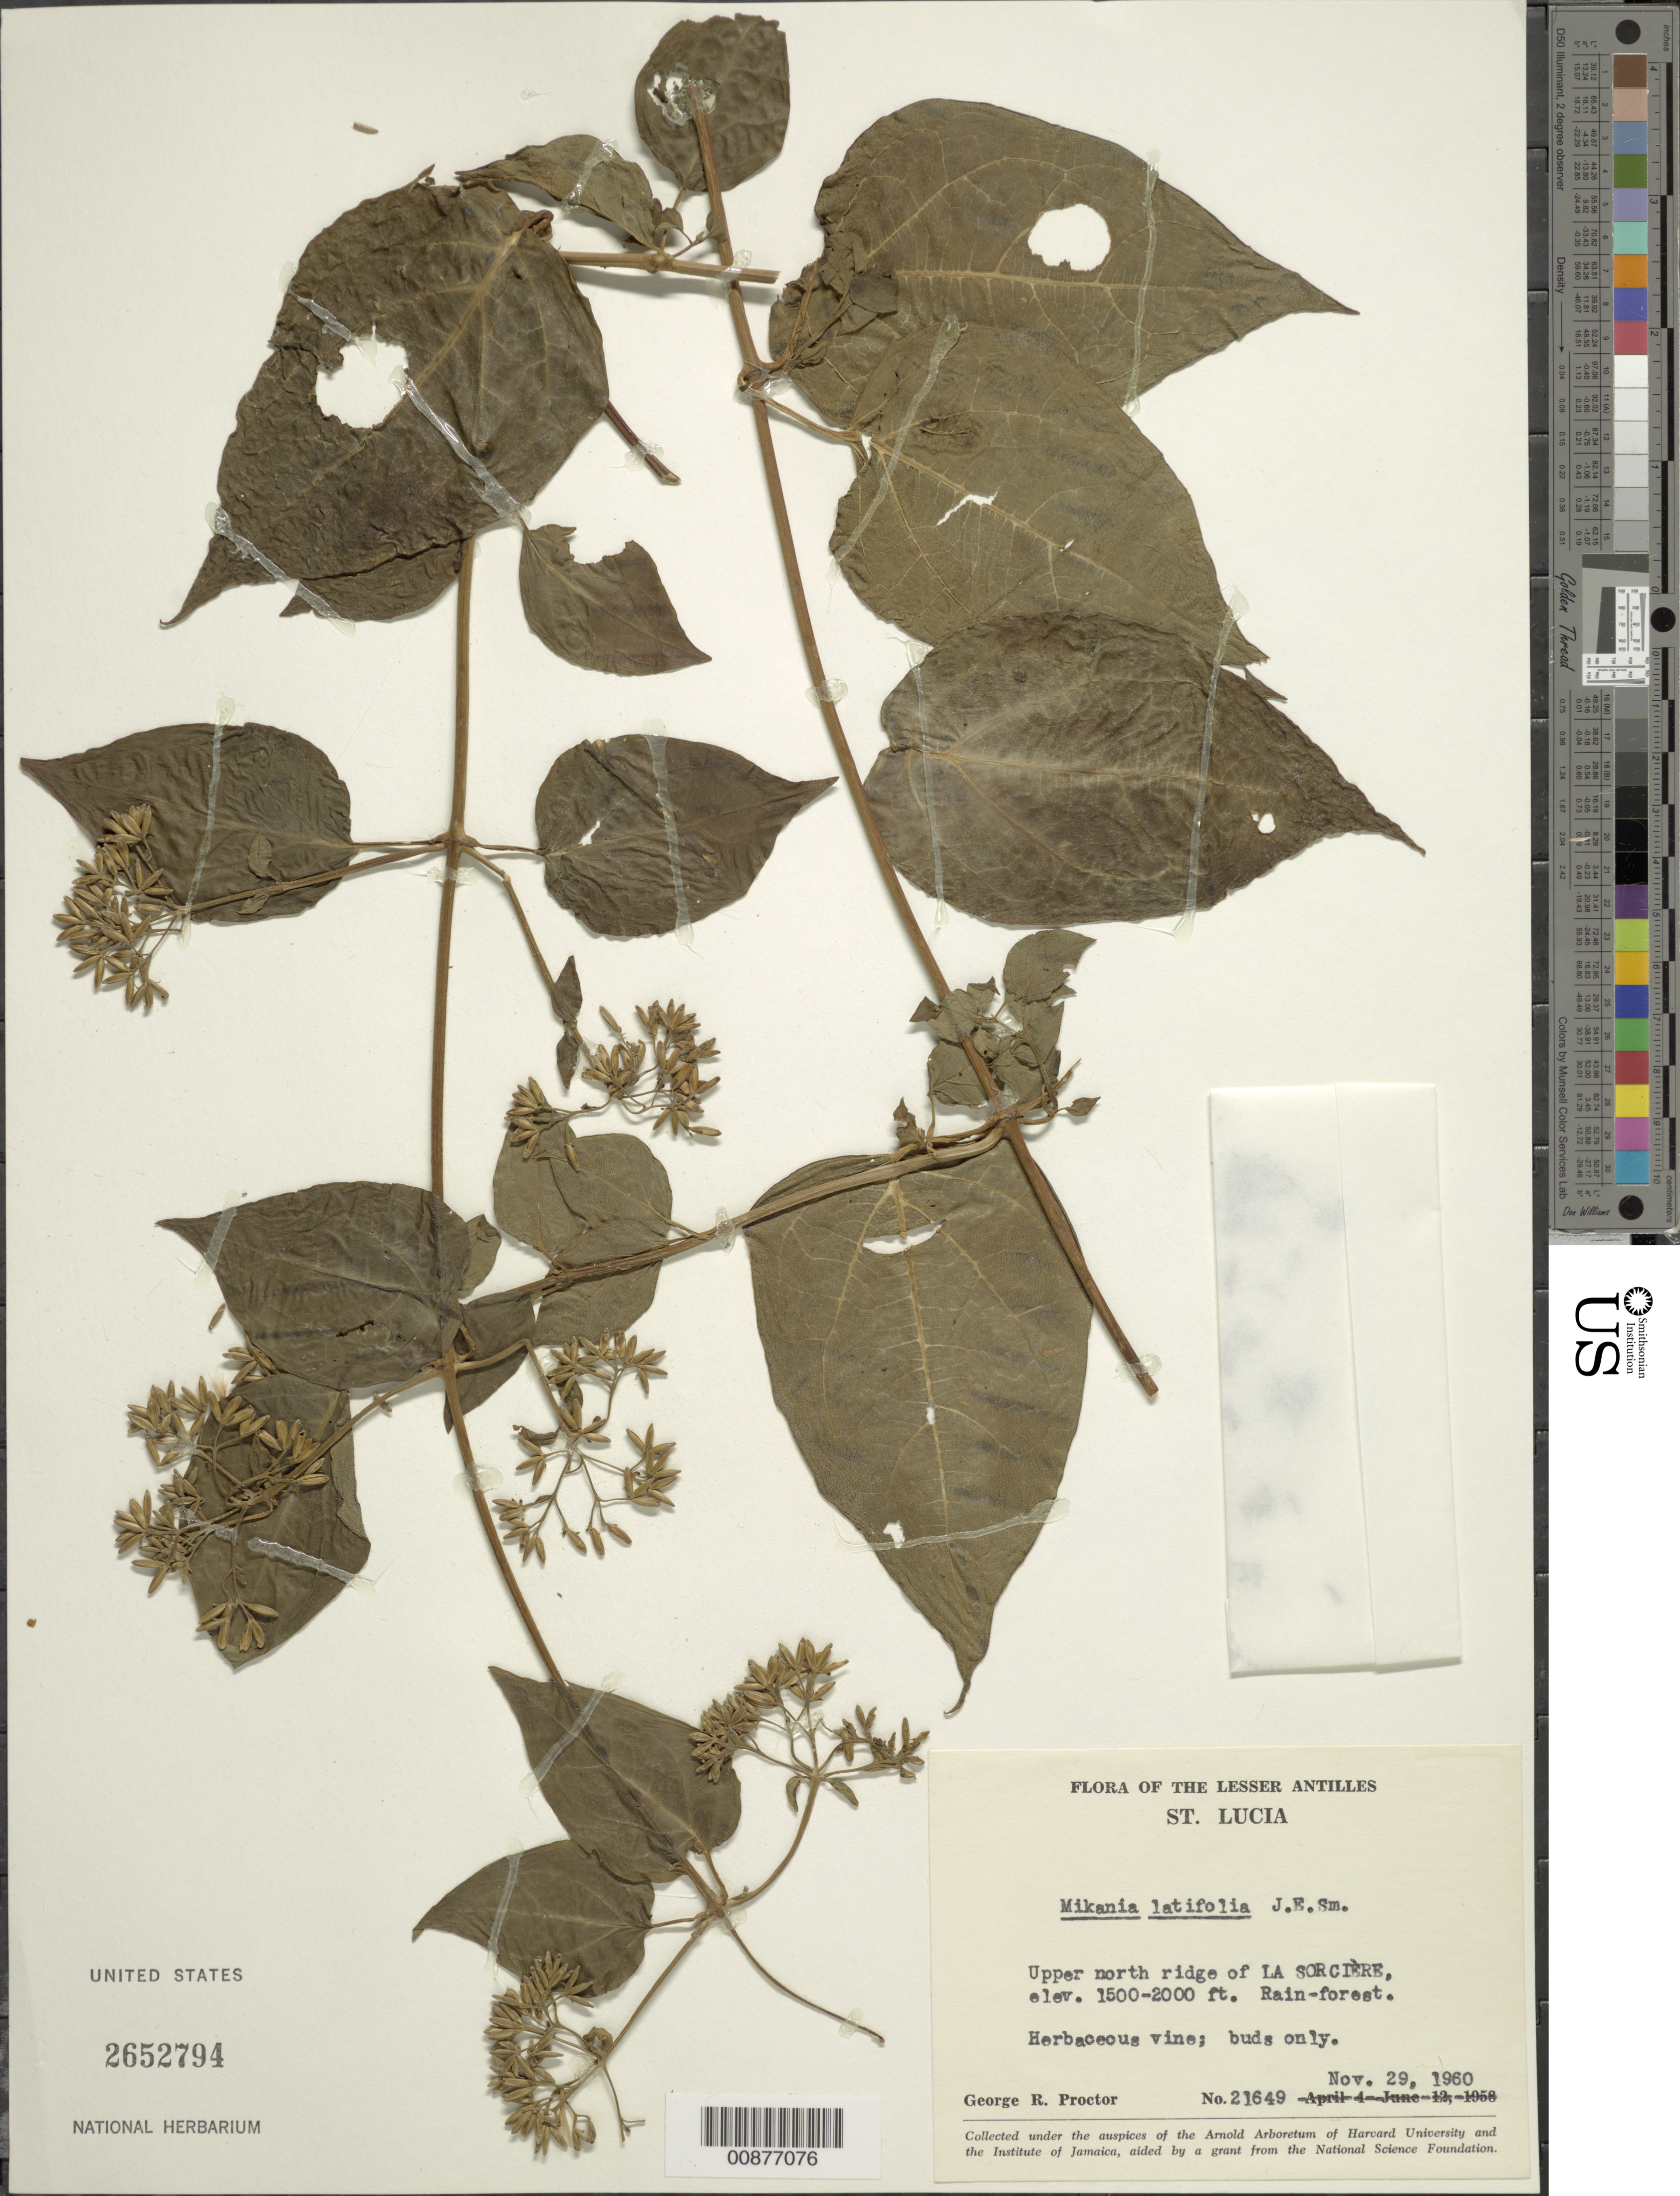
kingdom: Plantae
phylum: Tracheophyta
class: Magnoliopsida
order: Asterales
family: Asteraceae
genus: Mikania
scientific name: Mikania latifolia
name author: Sm.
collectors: G. R. Proctor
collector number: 21649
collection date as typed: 29 Nov 1960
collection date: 1960-11-29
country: St. Lucia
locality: Upper north ridge of La Sorcière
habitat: Rainforest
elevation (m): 457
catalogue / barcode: US 2652794